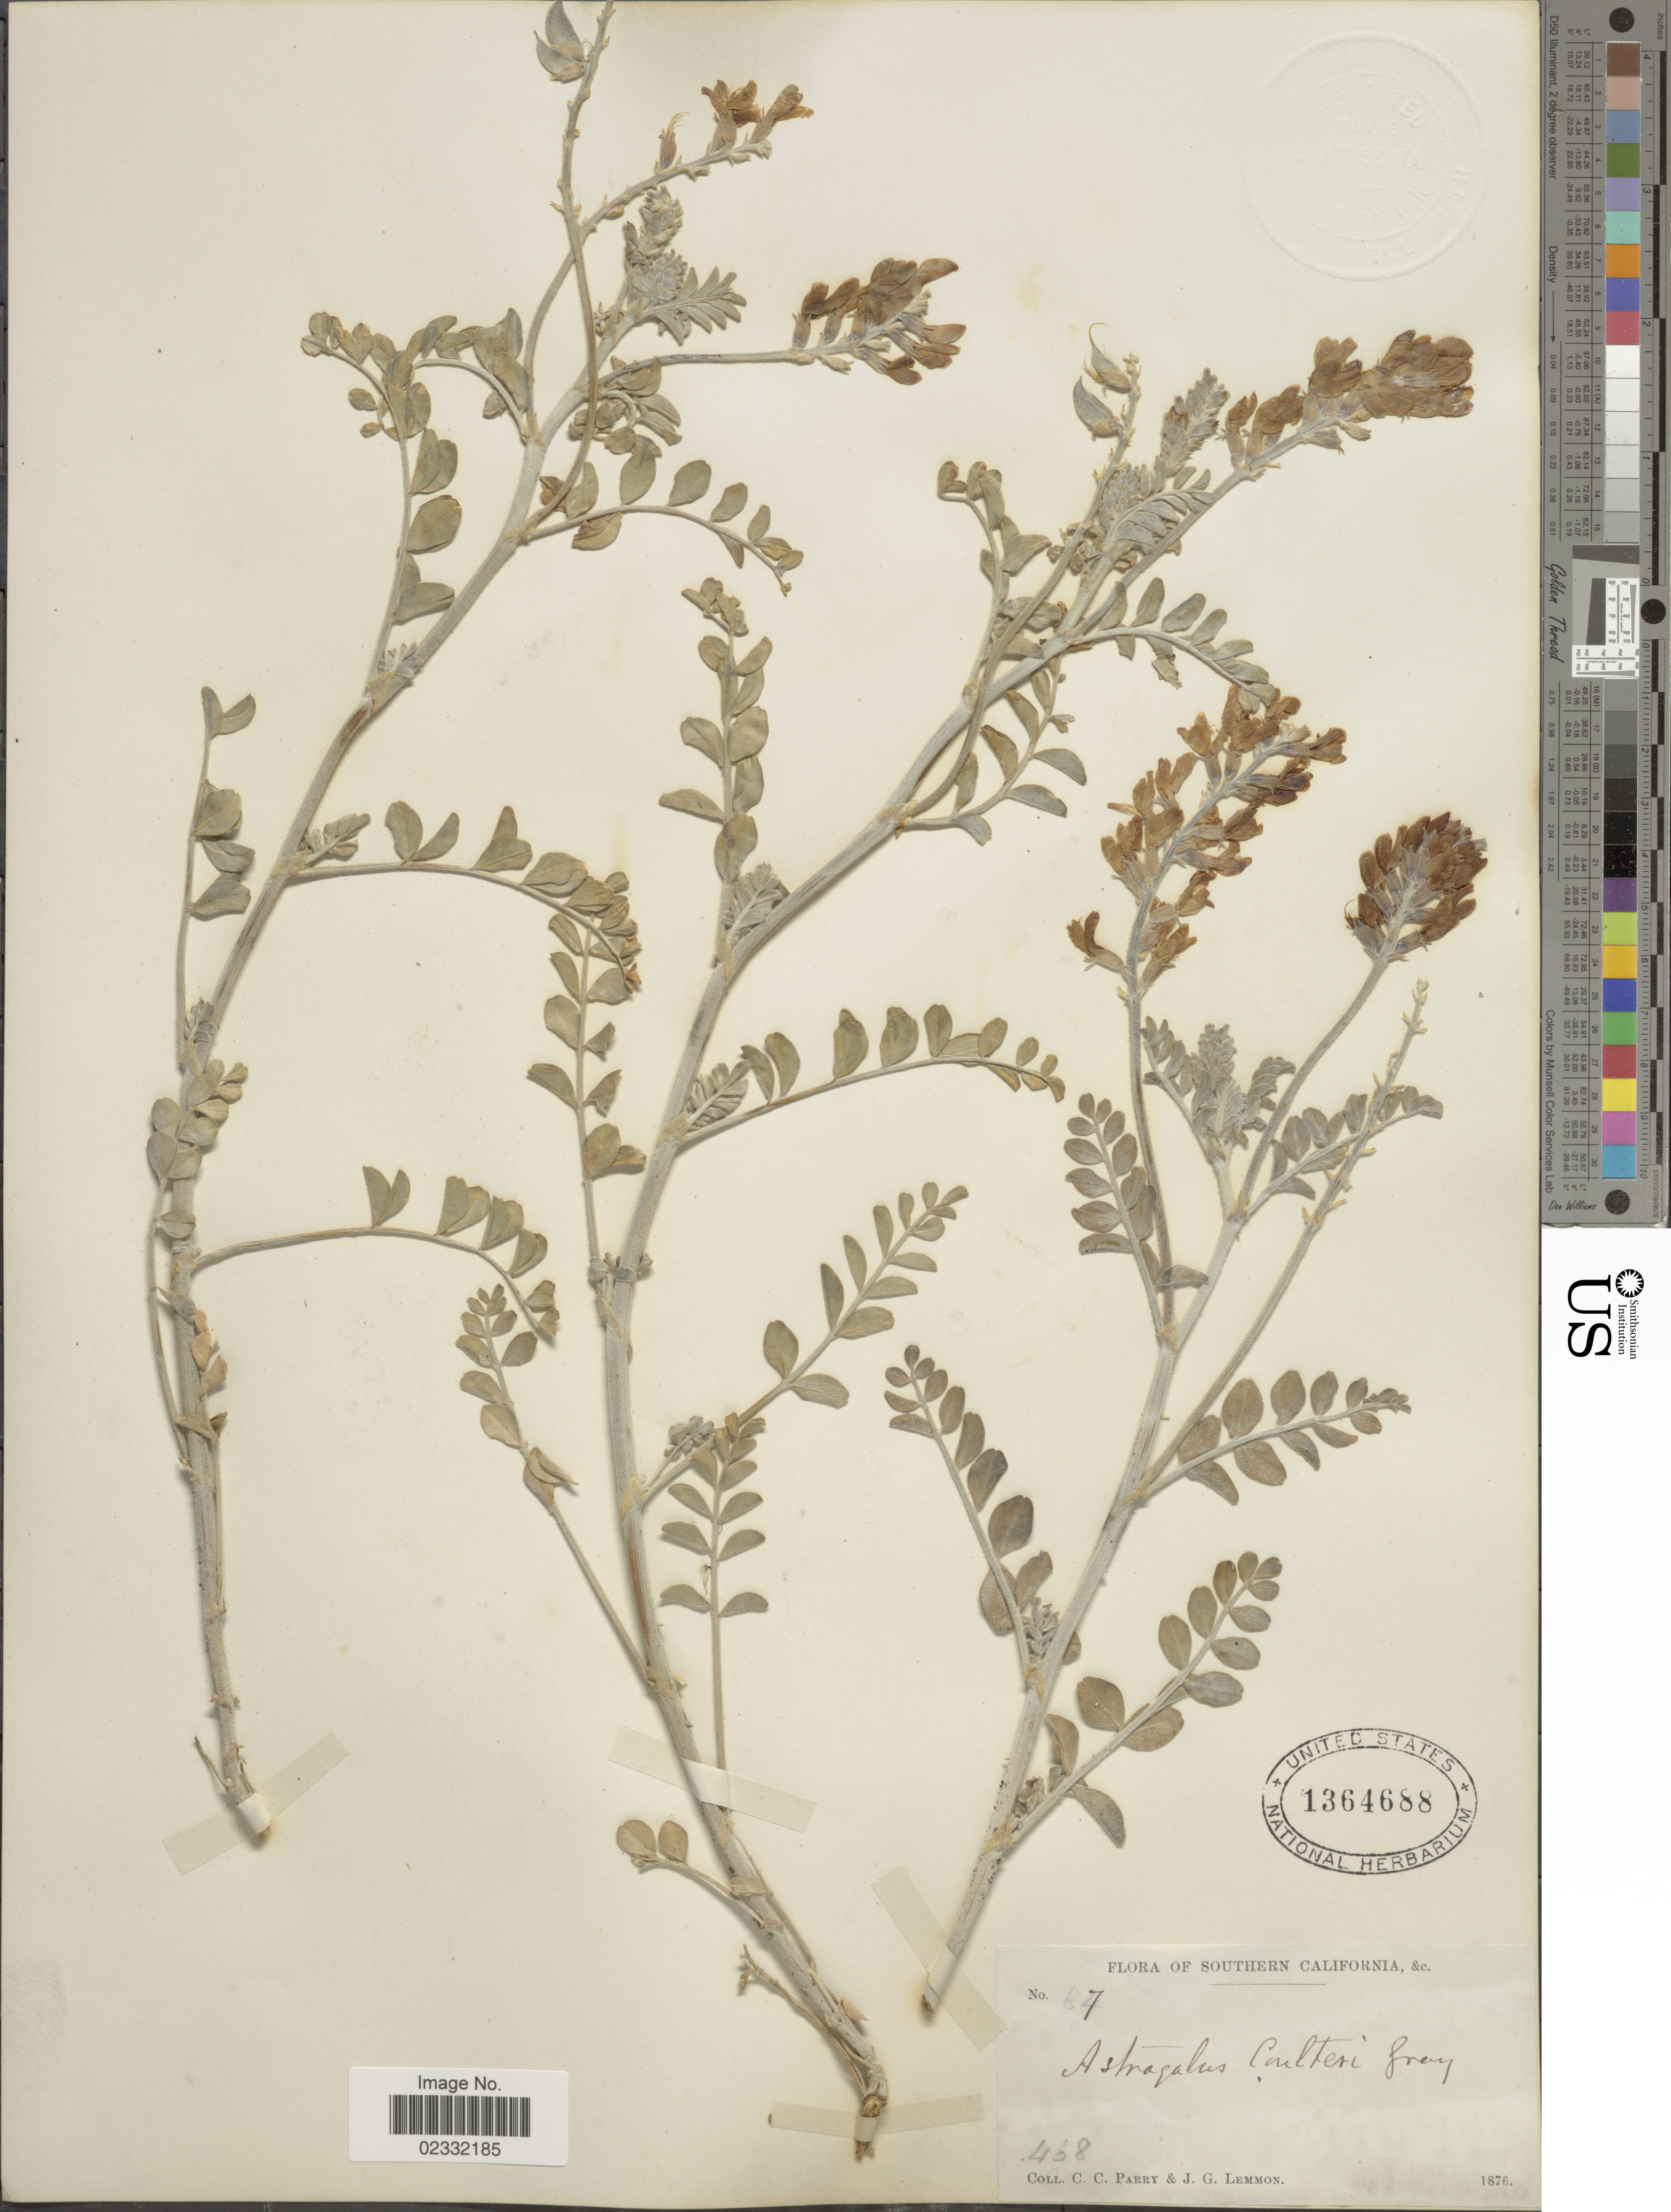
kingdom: Plantae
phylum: Tracheophyta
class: Magnoliopsida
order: Fabales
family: Fabaceae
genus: Astragalus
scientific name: Astragalus lentiginosus var. coulteri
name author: M.E. Jones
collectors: C. C. Parry & J. Lemmon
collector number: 87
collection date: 1876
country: United States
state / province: California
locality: Southern California &c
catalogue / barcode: US 1364688